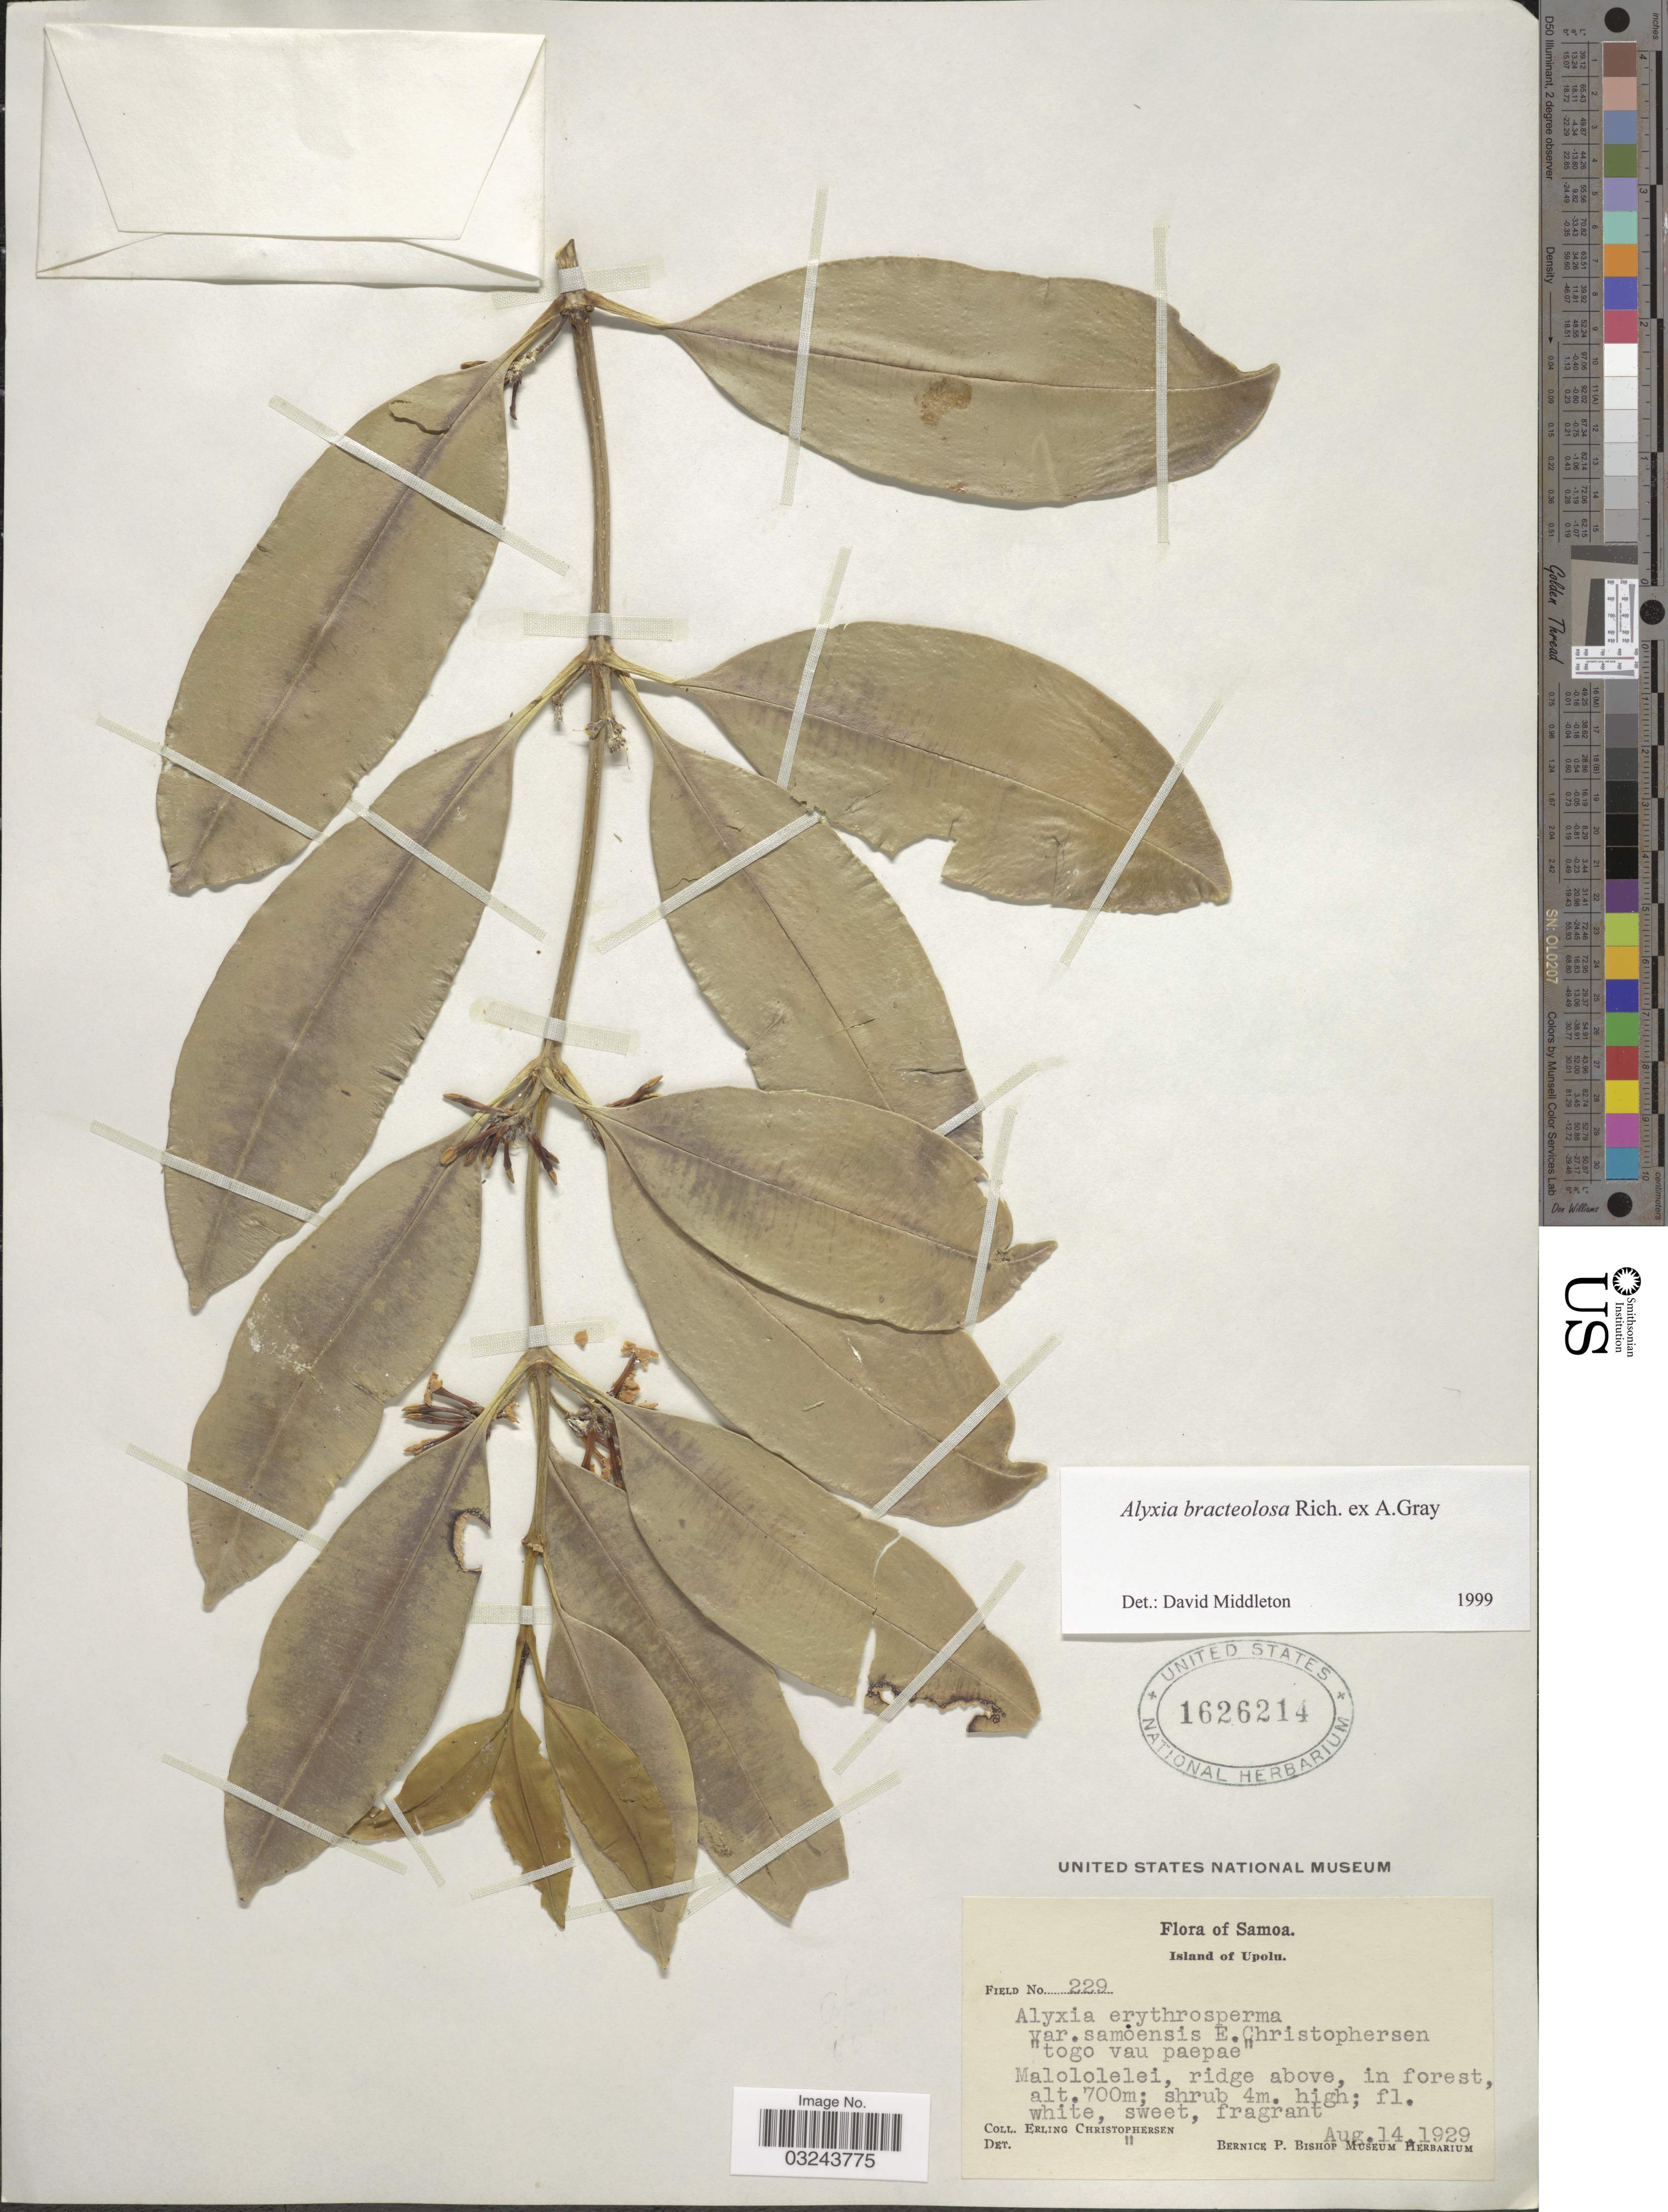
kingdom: Plantae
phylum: Tracheophyta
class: Magnoliopsida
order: Gentianales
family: Apocynaceae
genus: Alyxia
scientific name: Alyxia bracteolosa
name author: W.P. Rich ex A. Gray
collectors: E. Christophersen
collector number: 229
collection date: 1929-08-14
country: Samoa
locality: Samoa. Island of Upolu. Malololelei, ridge above, in forest.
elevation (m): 700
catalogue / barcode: US 1626214